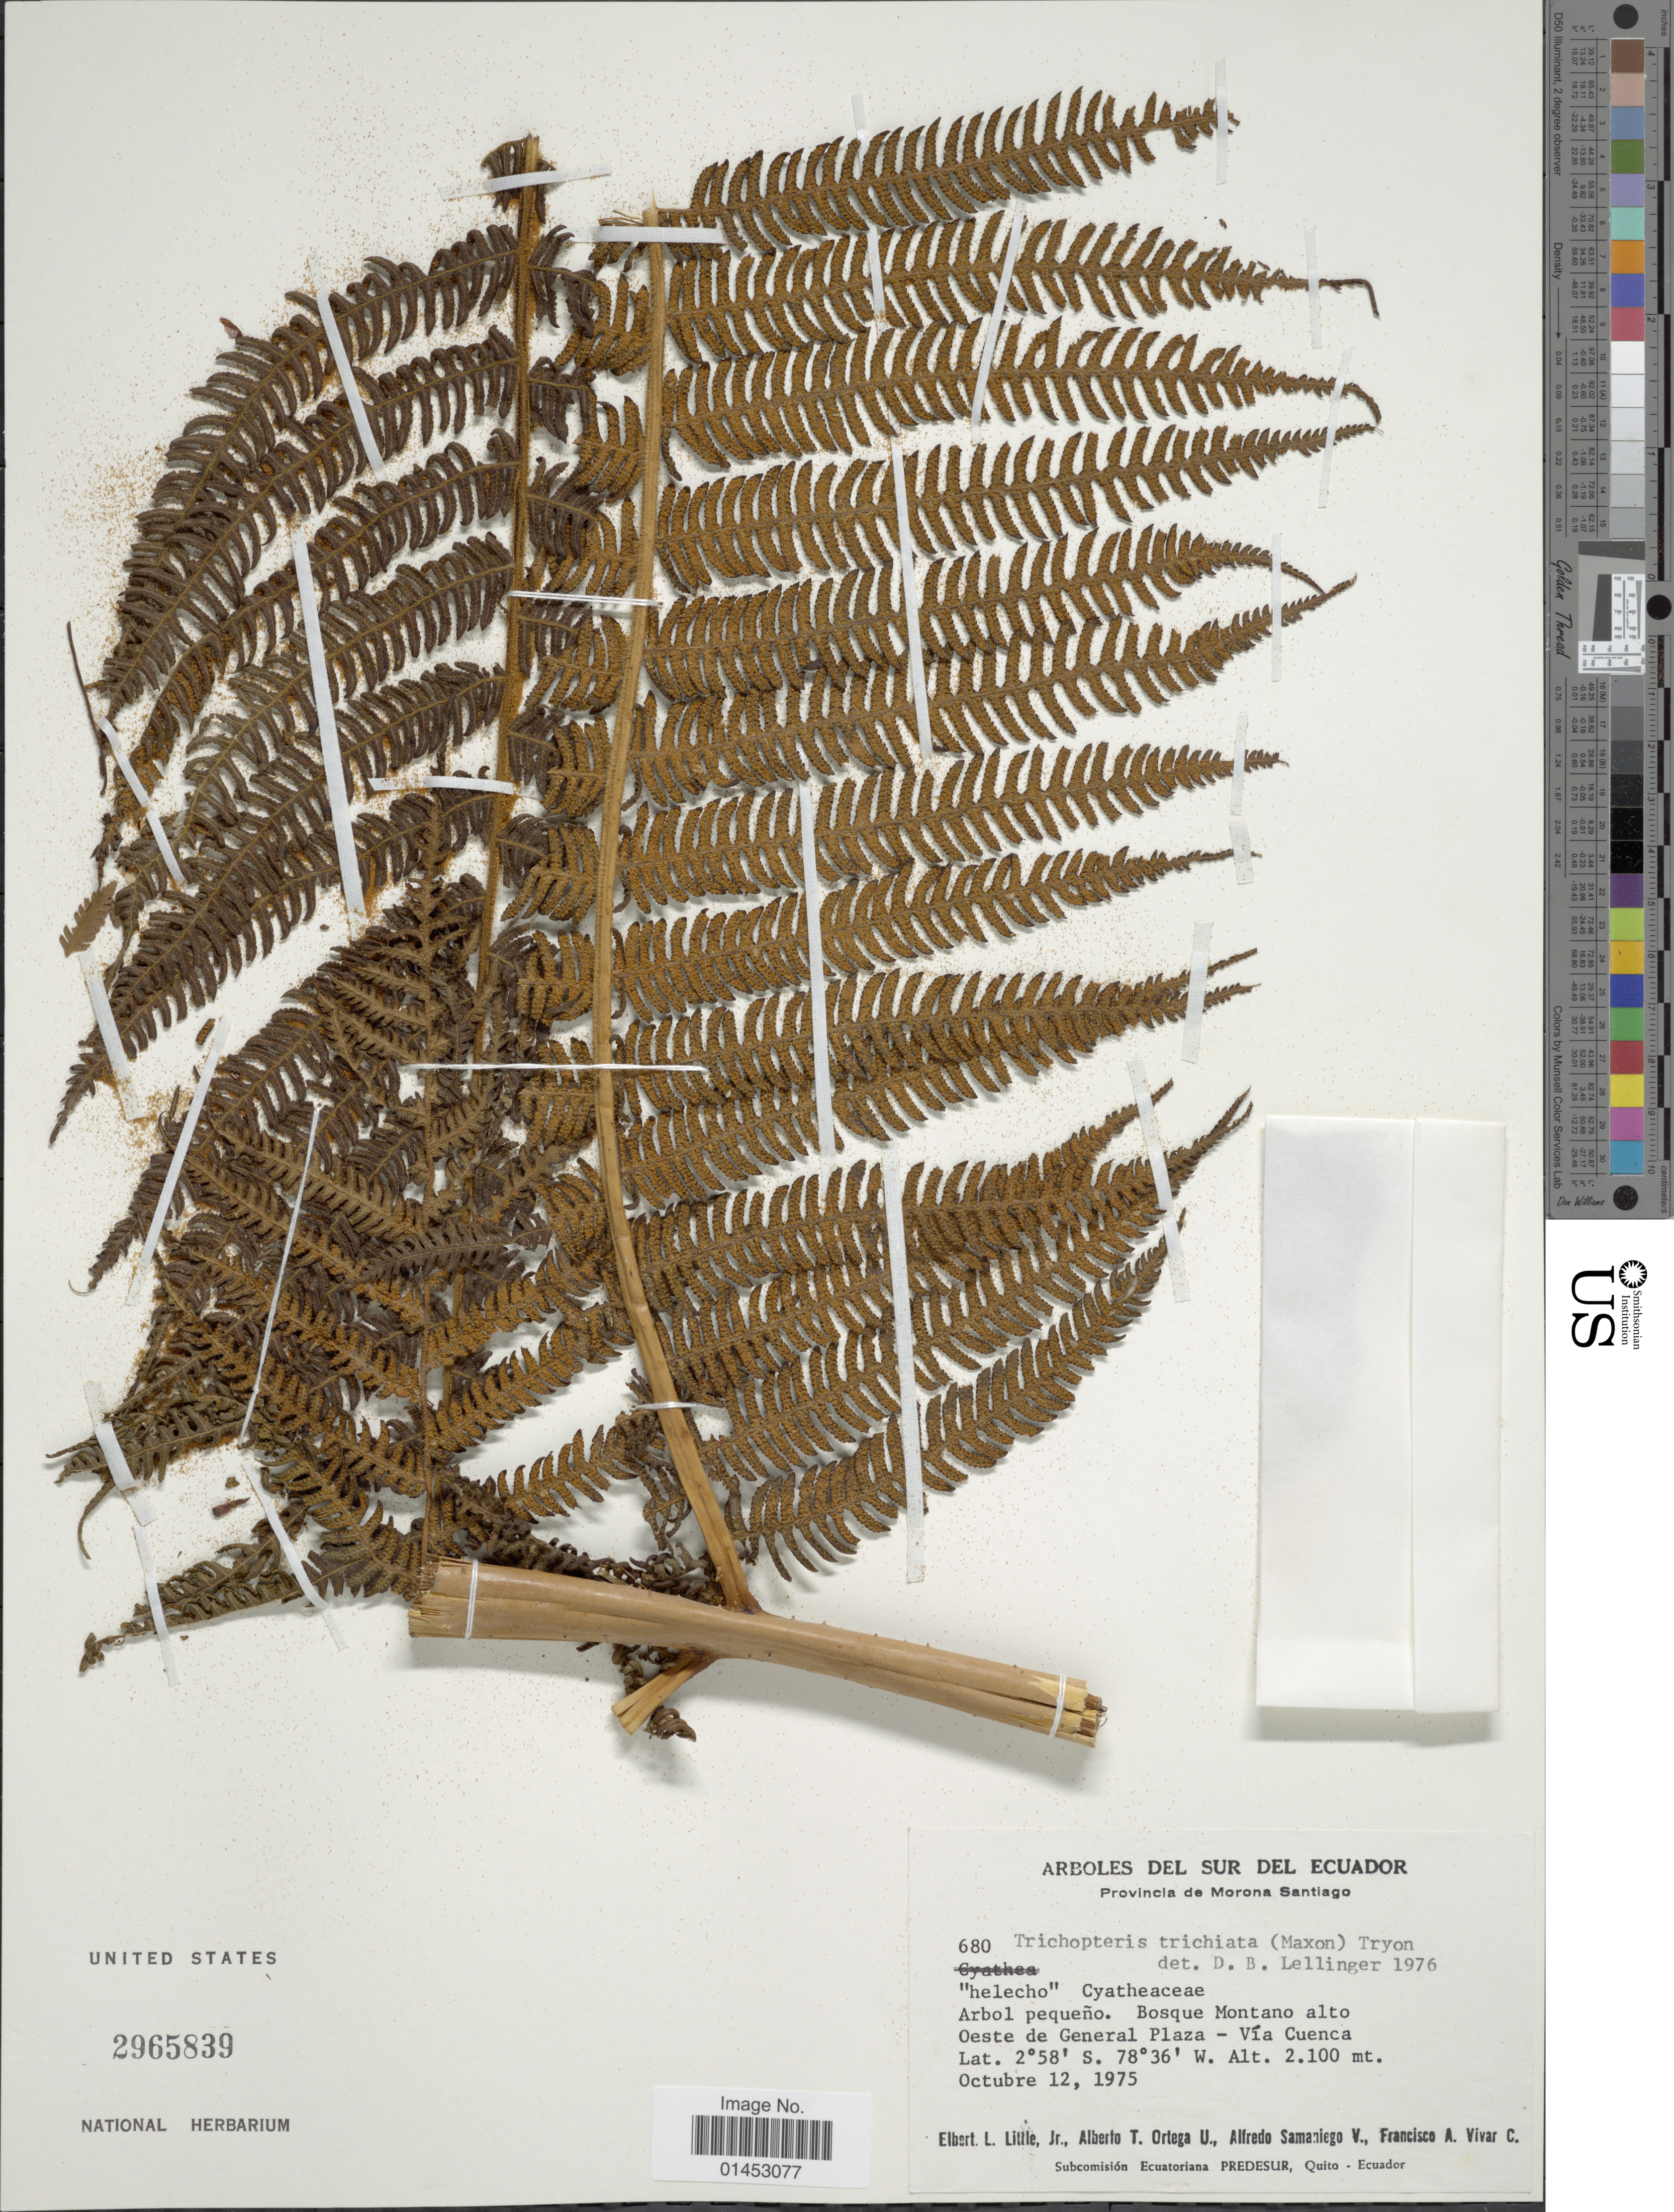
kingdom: Plantae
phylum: Tracheophyta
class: Polypodiopsida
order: Cyatheales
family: Cyatheaceae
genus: Cyathea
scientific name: Cyathea trichiata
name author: (Maxon) Domin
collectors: E. L. Little, A. T. Ortega U., A. V. Samaniego & F. A. Vivar C.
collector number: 680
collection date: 1975-10-12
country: Ecuador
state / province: Morona-Santiago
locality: Provincia de Morona Santiago, Arbol pequeno, bosque Montano alto Oeste de General Plaza-Via Cuenca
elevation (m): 2100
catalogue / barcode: US 2965839